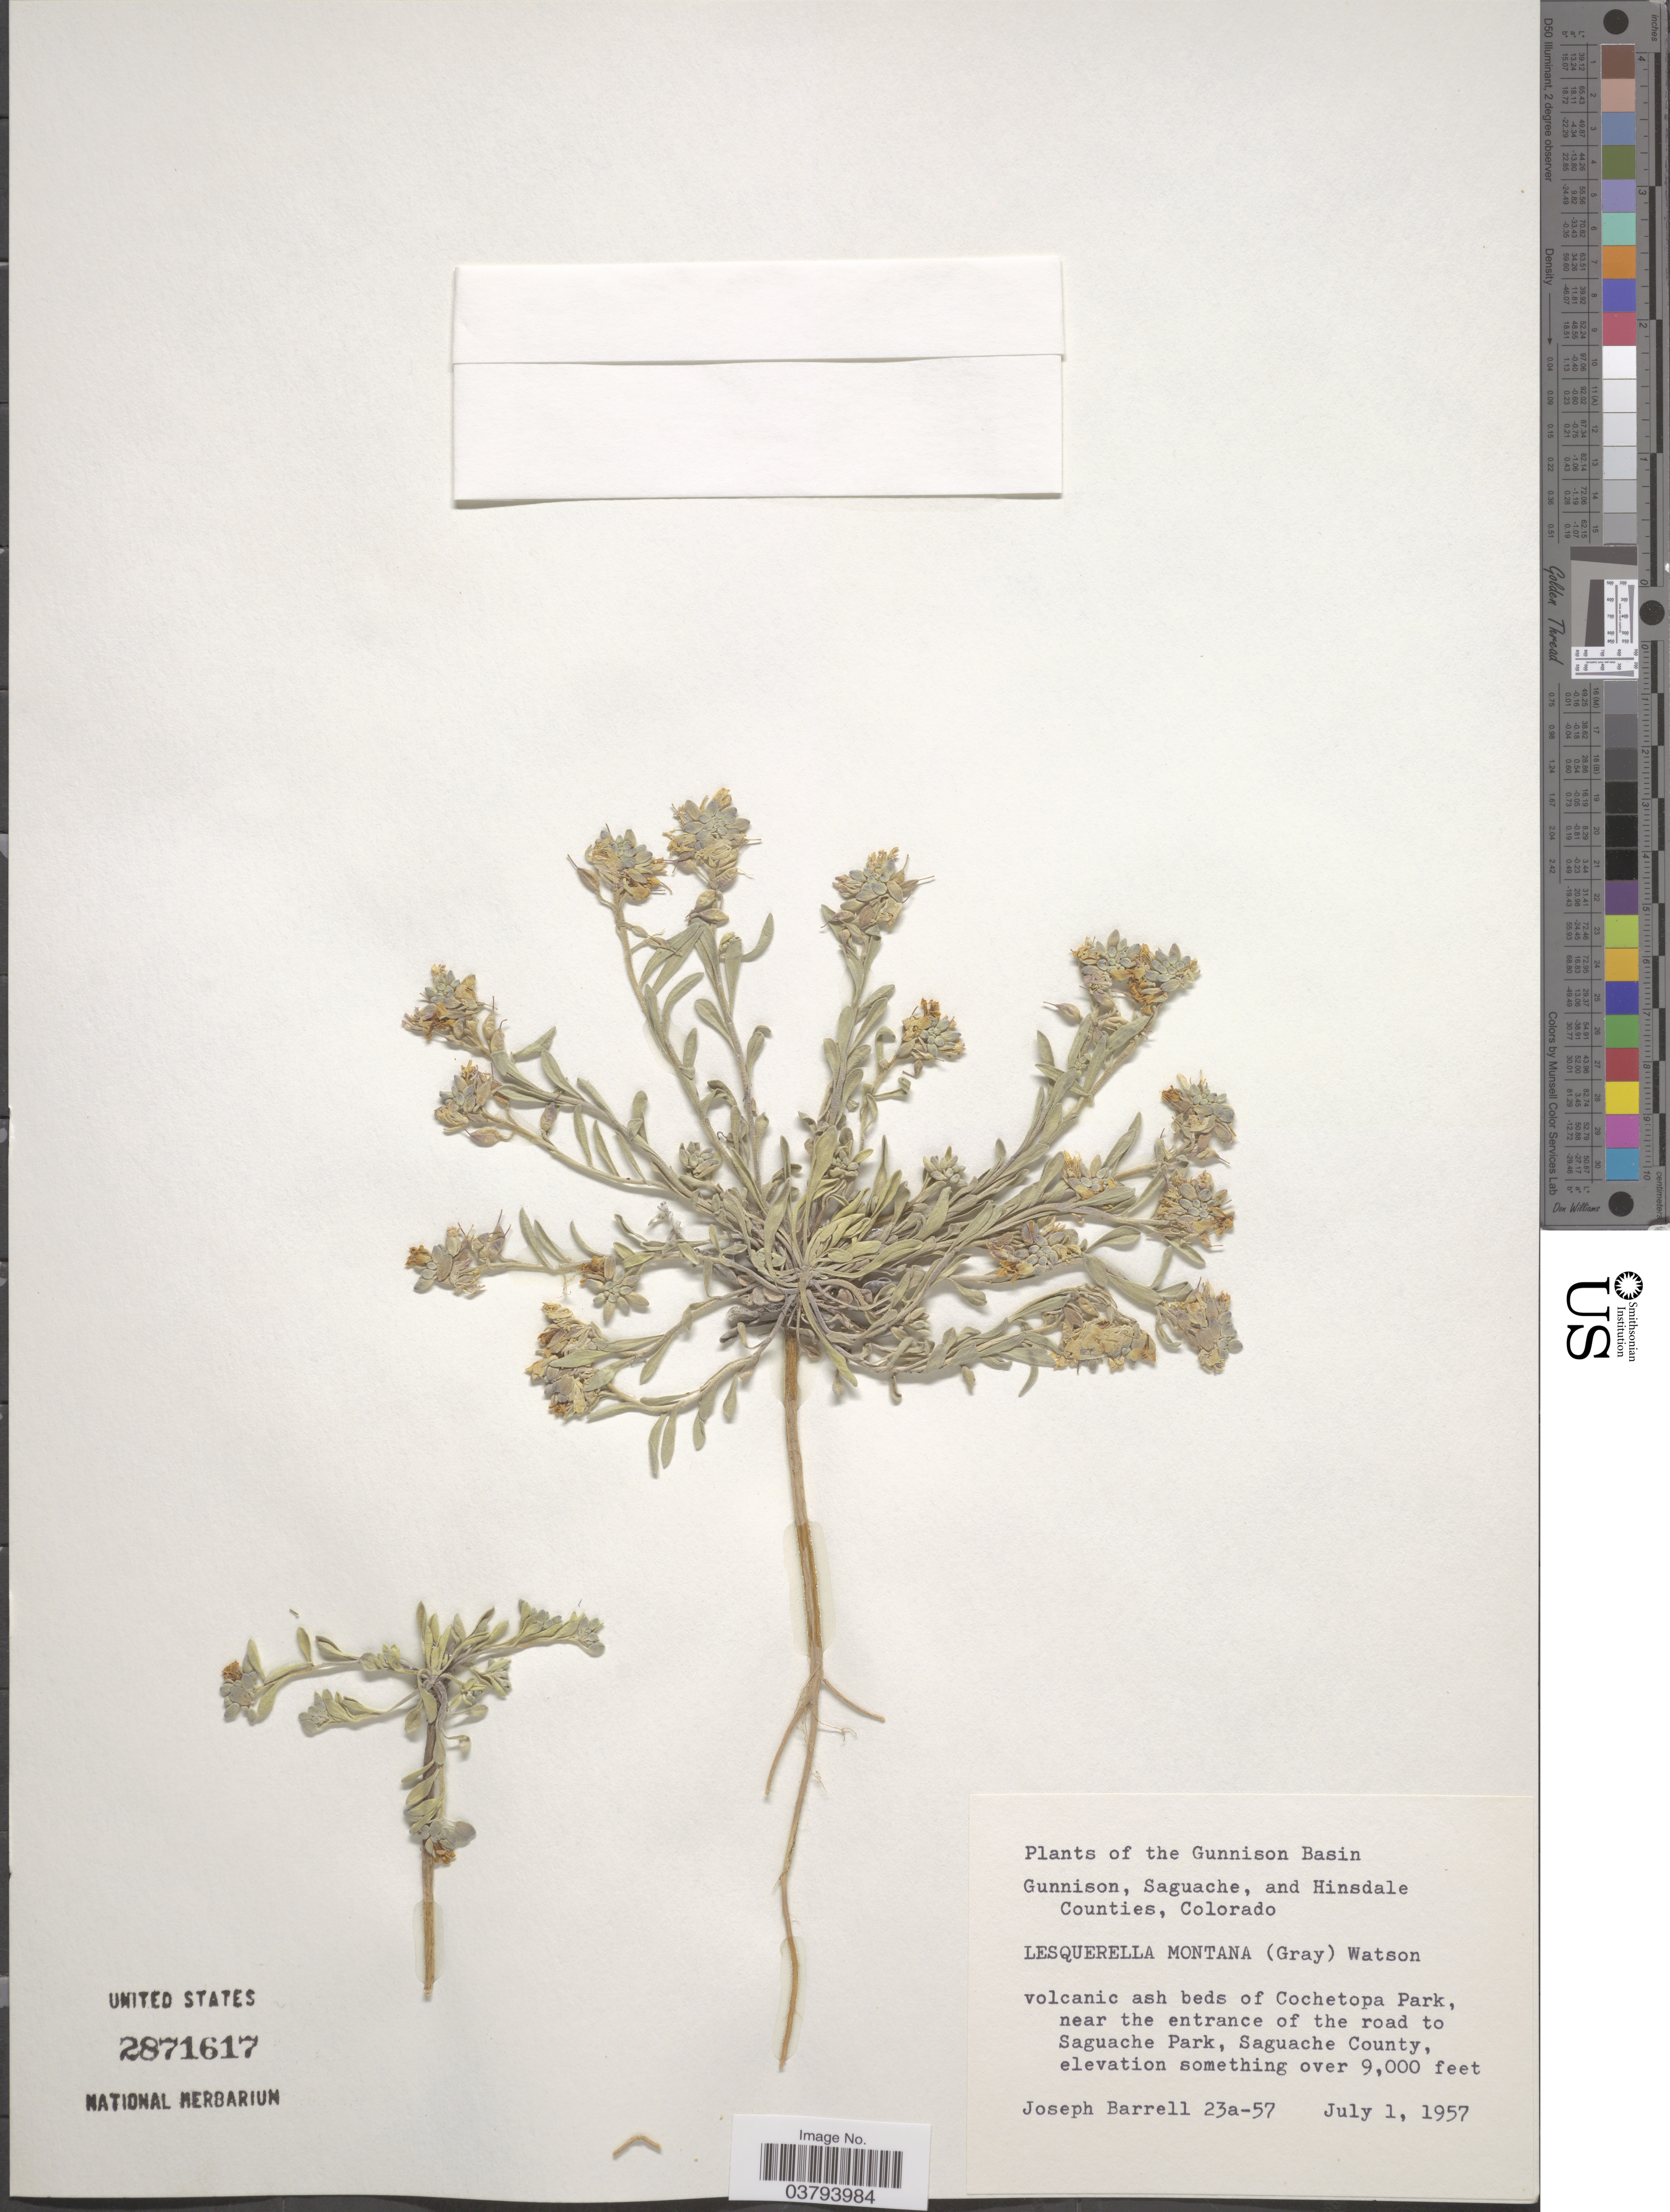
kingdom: Plantae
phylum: Tracheophyta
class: Magnoliopsida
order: Brassicales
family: Brassicaceae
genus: Lesquerella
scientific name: Lesquerella montana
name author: (A. Gray) S. Watson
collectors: J. Barrell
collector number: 23a-57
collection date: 1957-07-01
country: United States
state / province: Colorado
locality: The Gunnison Basin. Volcanic ash beds of Cochetopa Park, near the entrance of the road to Saguache Park, Saguache County.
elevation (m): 2743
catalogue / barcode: US 2871617